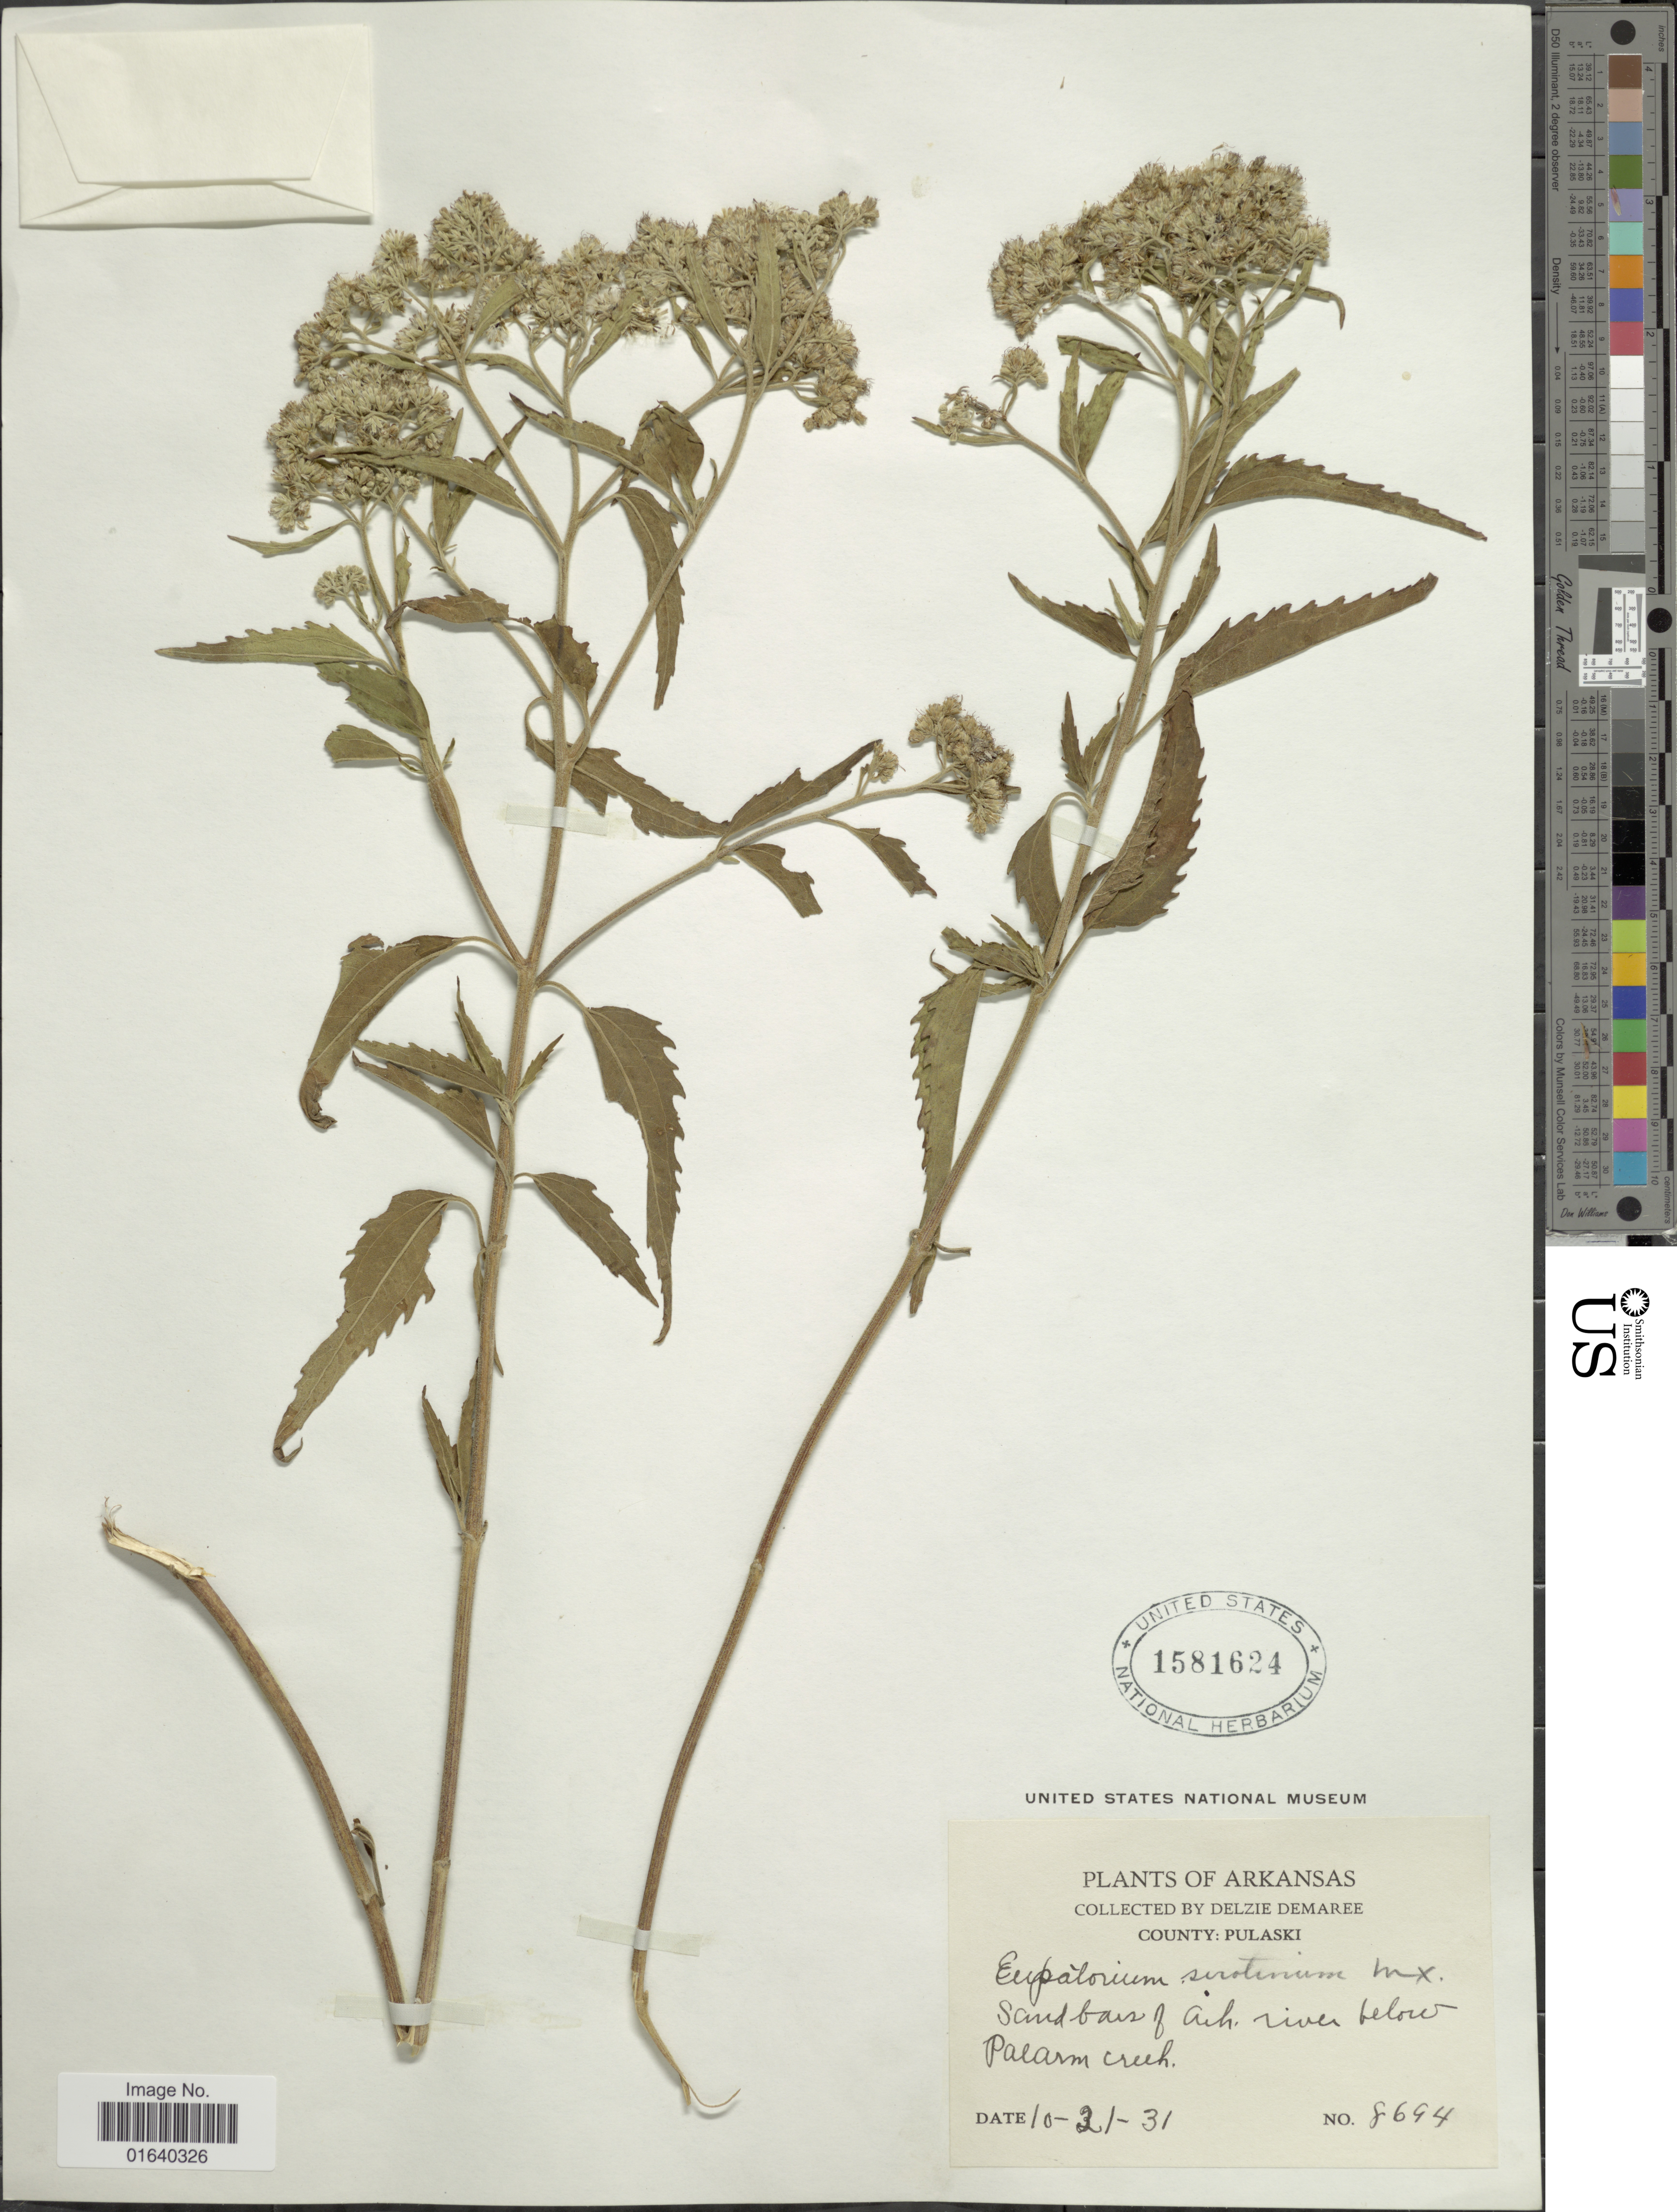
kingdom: Plantae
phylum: Tracheophyta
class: Magnoliopsida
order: Asterales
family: Asteraceae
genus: Eupatorium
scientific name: Eupatorium serotinum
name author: Michx.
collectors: D. Demaree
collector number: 8694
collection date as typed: Transcribed d/m/y: 21/10/31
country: United States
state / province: Arkansas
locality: County: Pulaski, Sand bars of Ark river below Palarm Creek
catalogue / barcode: US 1581624